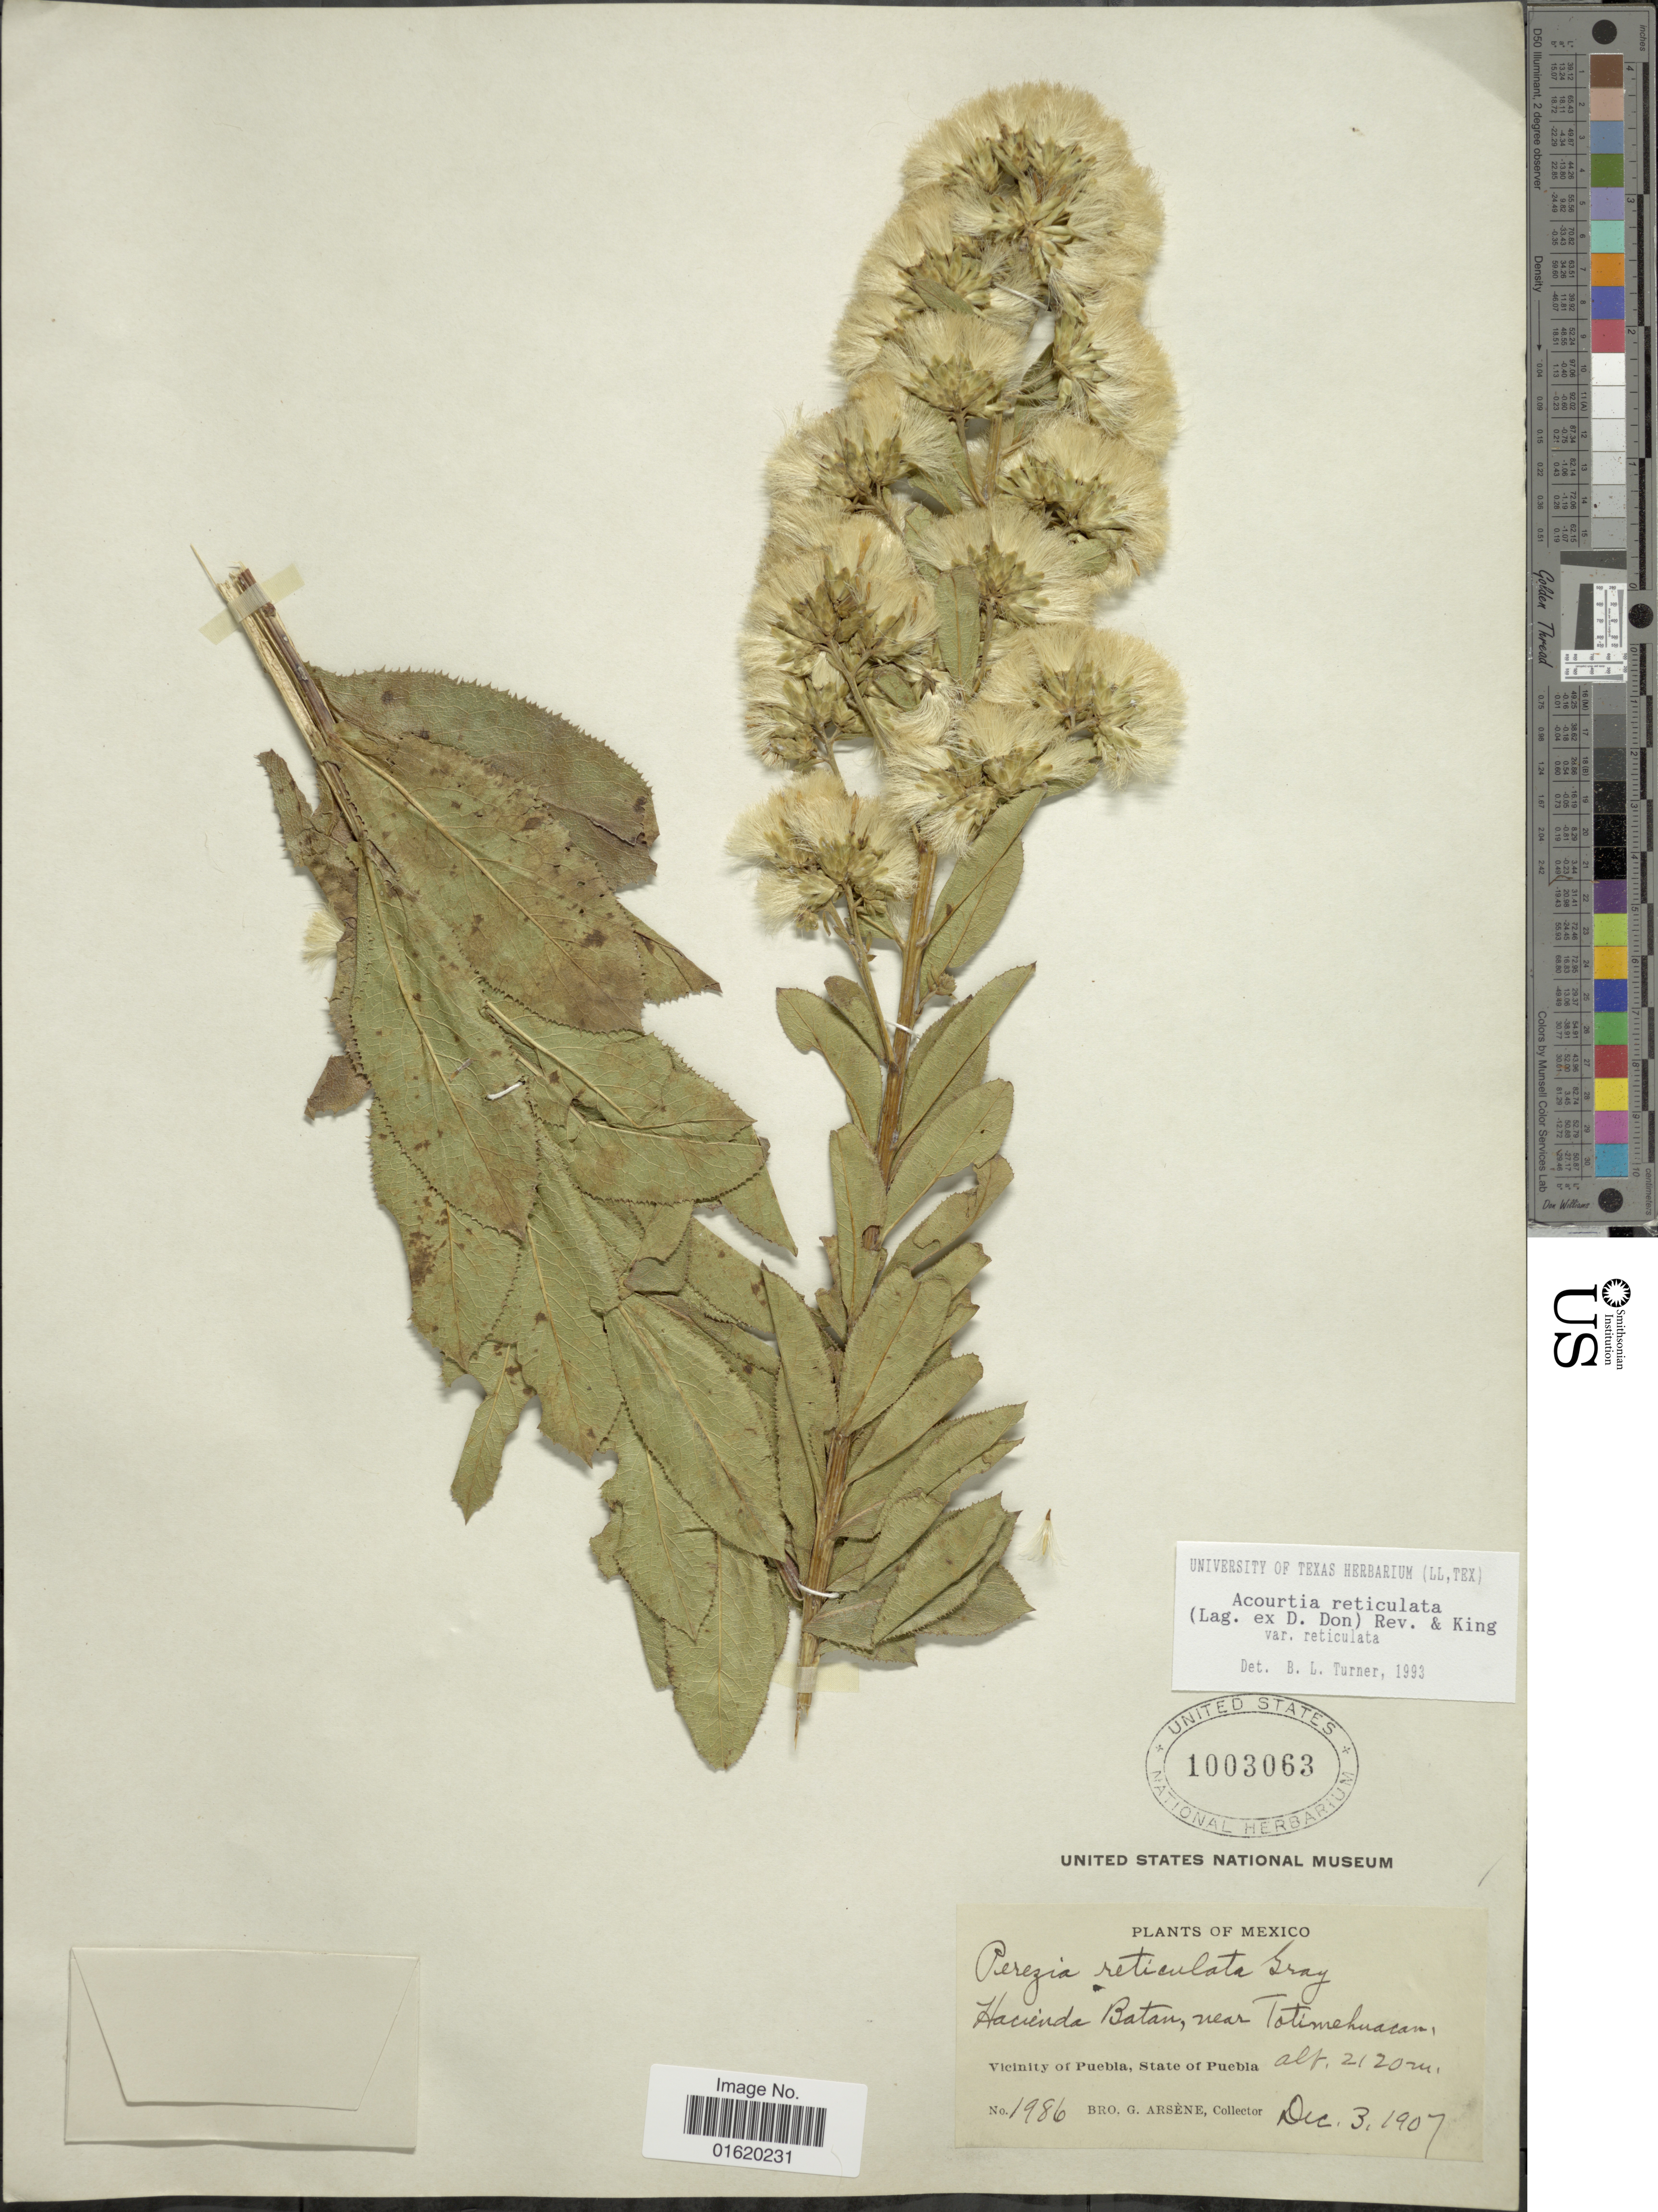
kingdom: Plantae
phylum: Tracheophyta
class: Magnoliopsida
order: Asterales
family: Asteraceae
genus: Acourtia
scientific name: Acourtia reticulata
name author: (Lag. ex D. Don) Reveal & R.M. King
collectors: Bro. G. Arsène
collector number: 1986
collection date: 1907-12-03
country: Mexico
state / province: Puebla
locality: Hacienda Batanm bear Totimehuacan, Vicinity of Puebla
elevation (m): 2120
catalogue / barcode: US 1003063